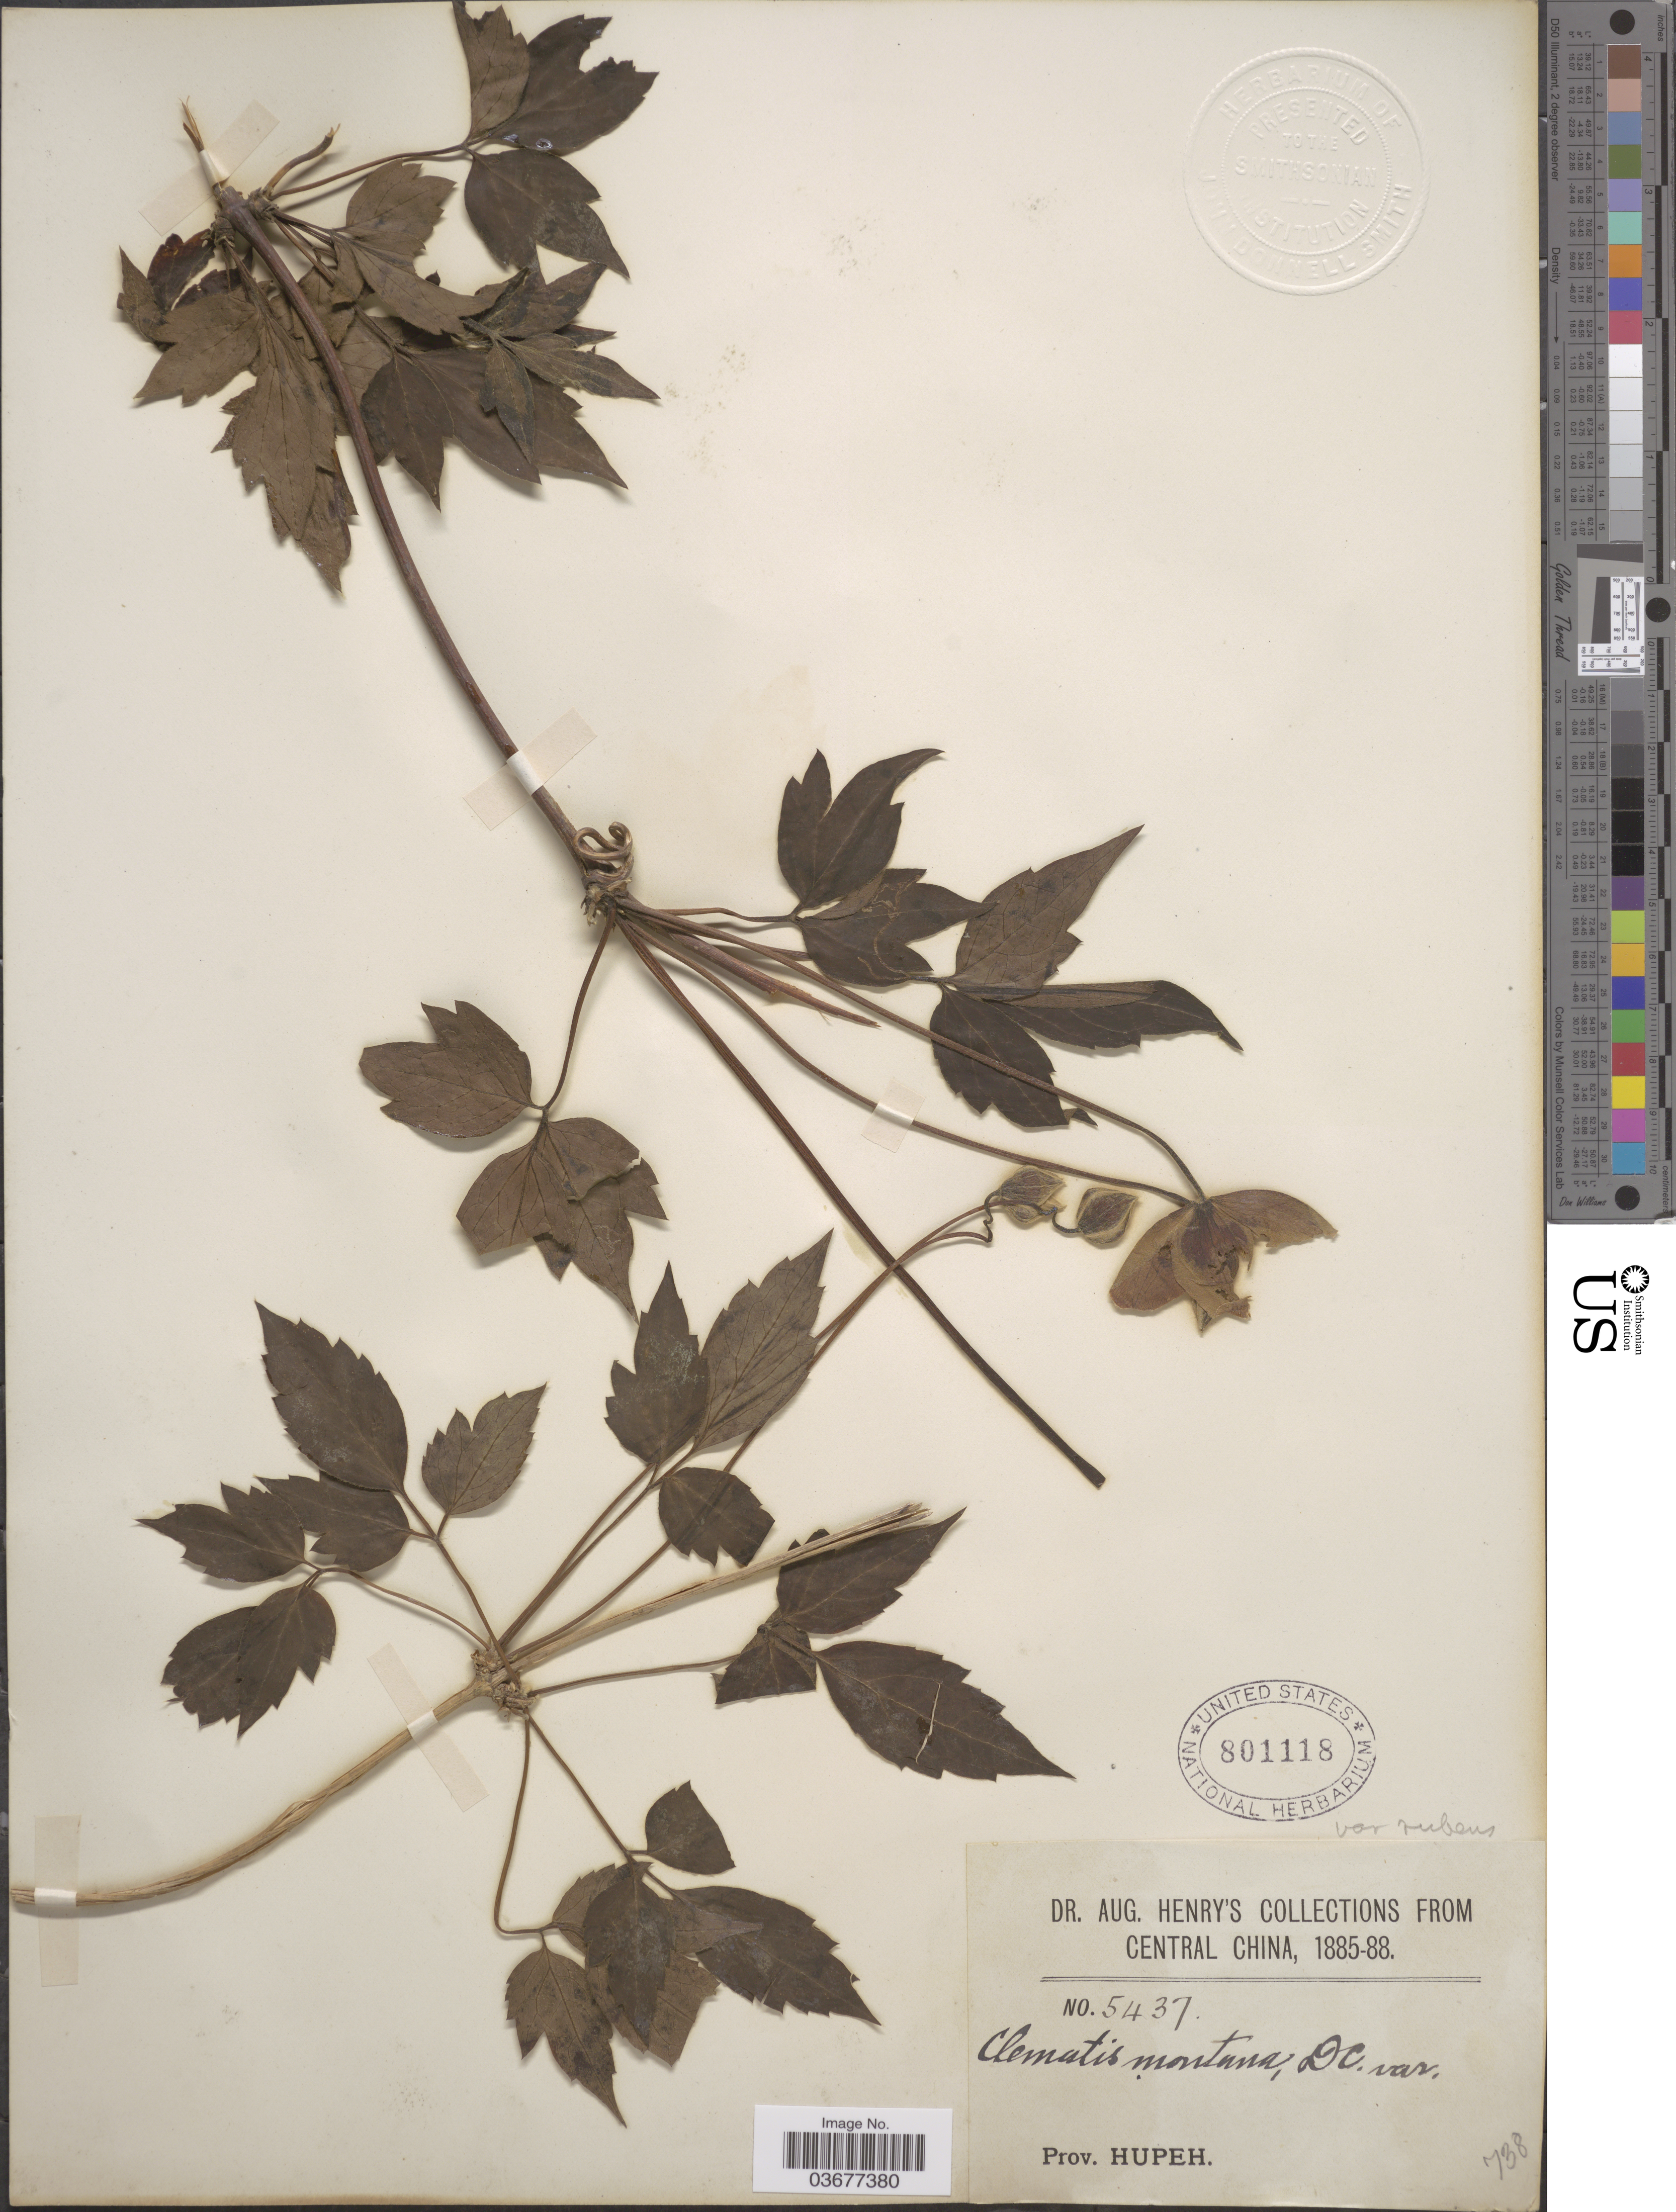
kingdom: Plantae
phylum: Tracheophyta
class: Magnoliopsida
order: Ranunculales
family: Ranunculaceae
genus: Clematis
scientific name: Clematis montana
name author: Buch.-Ham. ex DC.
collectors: A. Henry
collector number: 5437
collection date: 1885/1888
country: China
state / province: Hubei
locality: Central China. Prov. Hupeh.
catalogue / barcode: US 801118